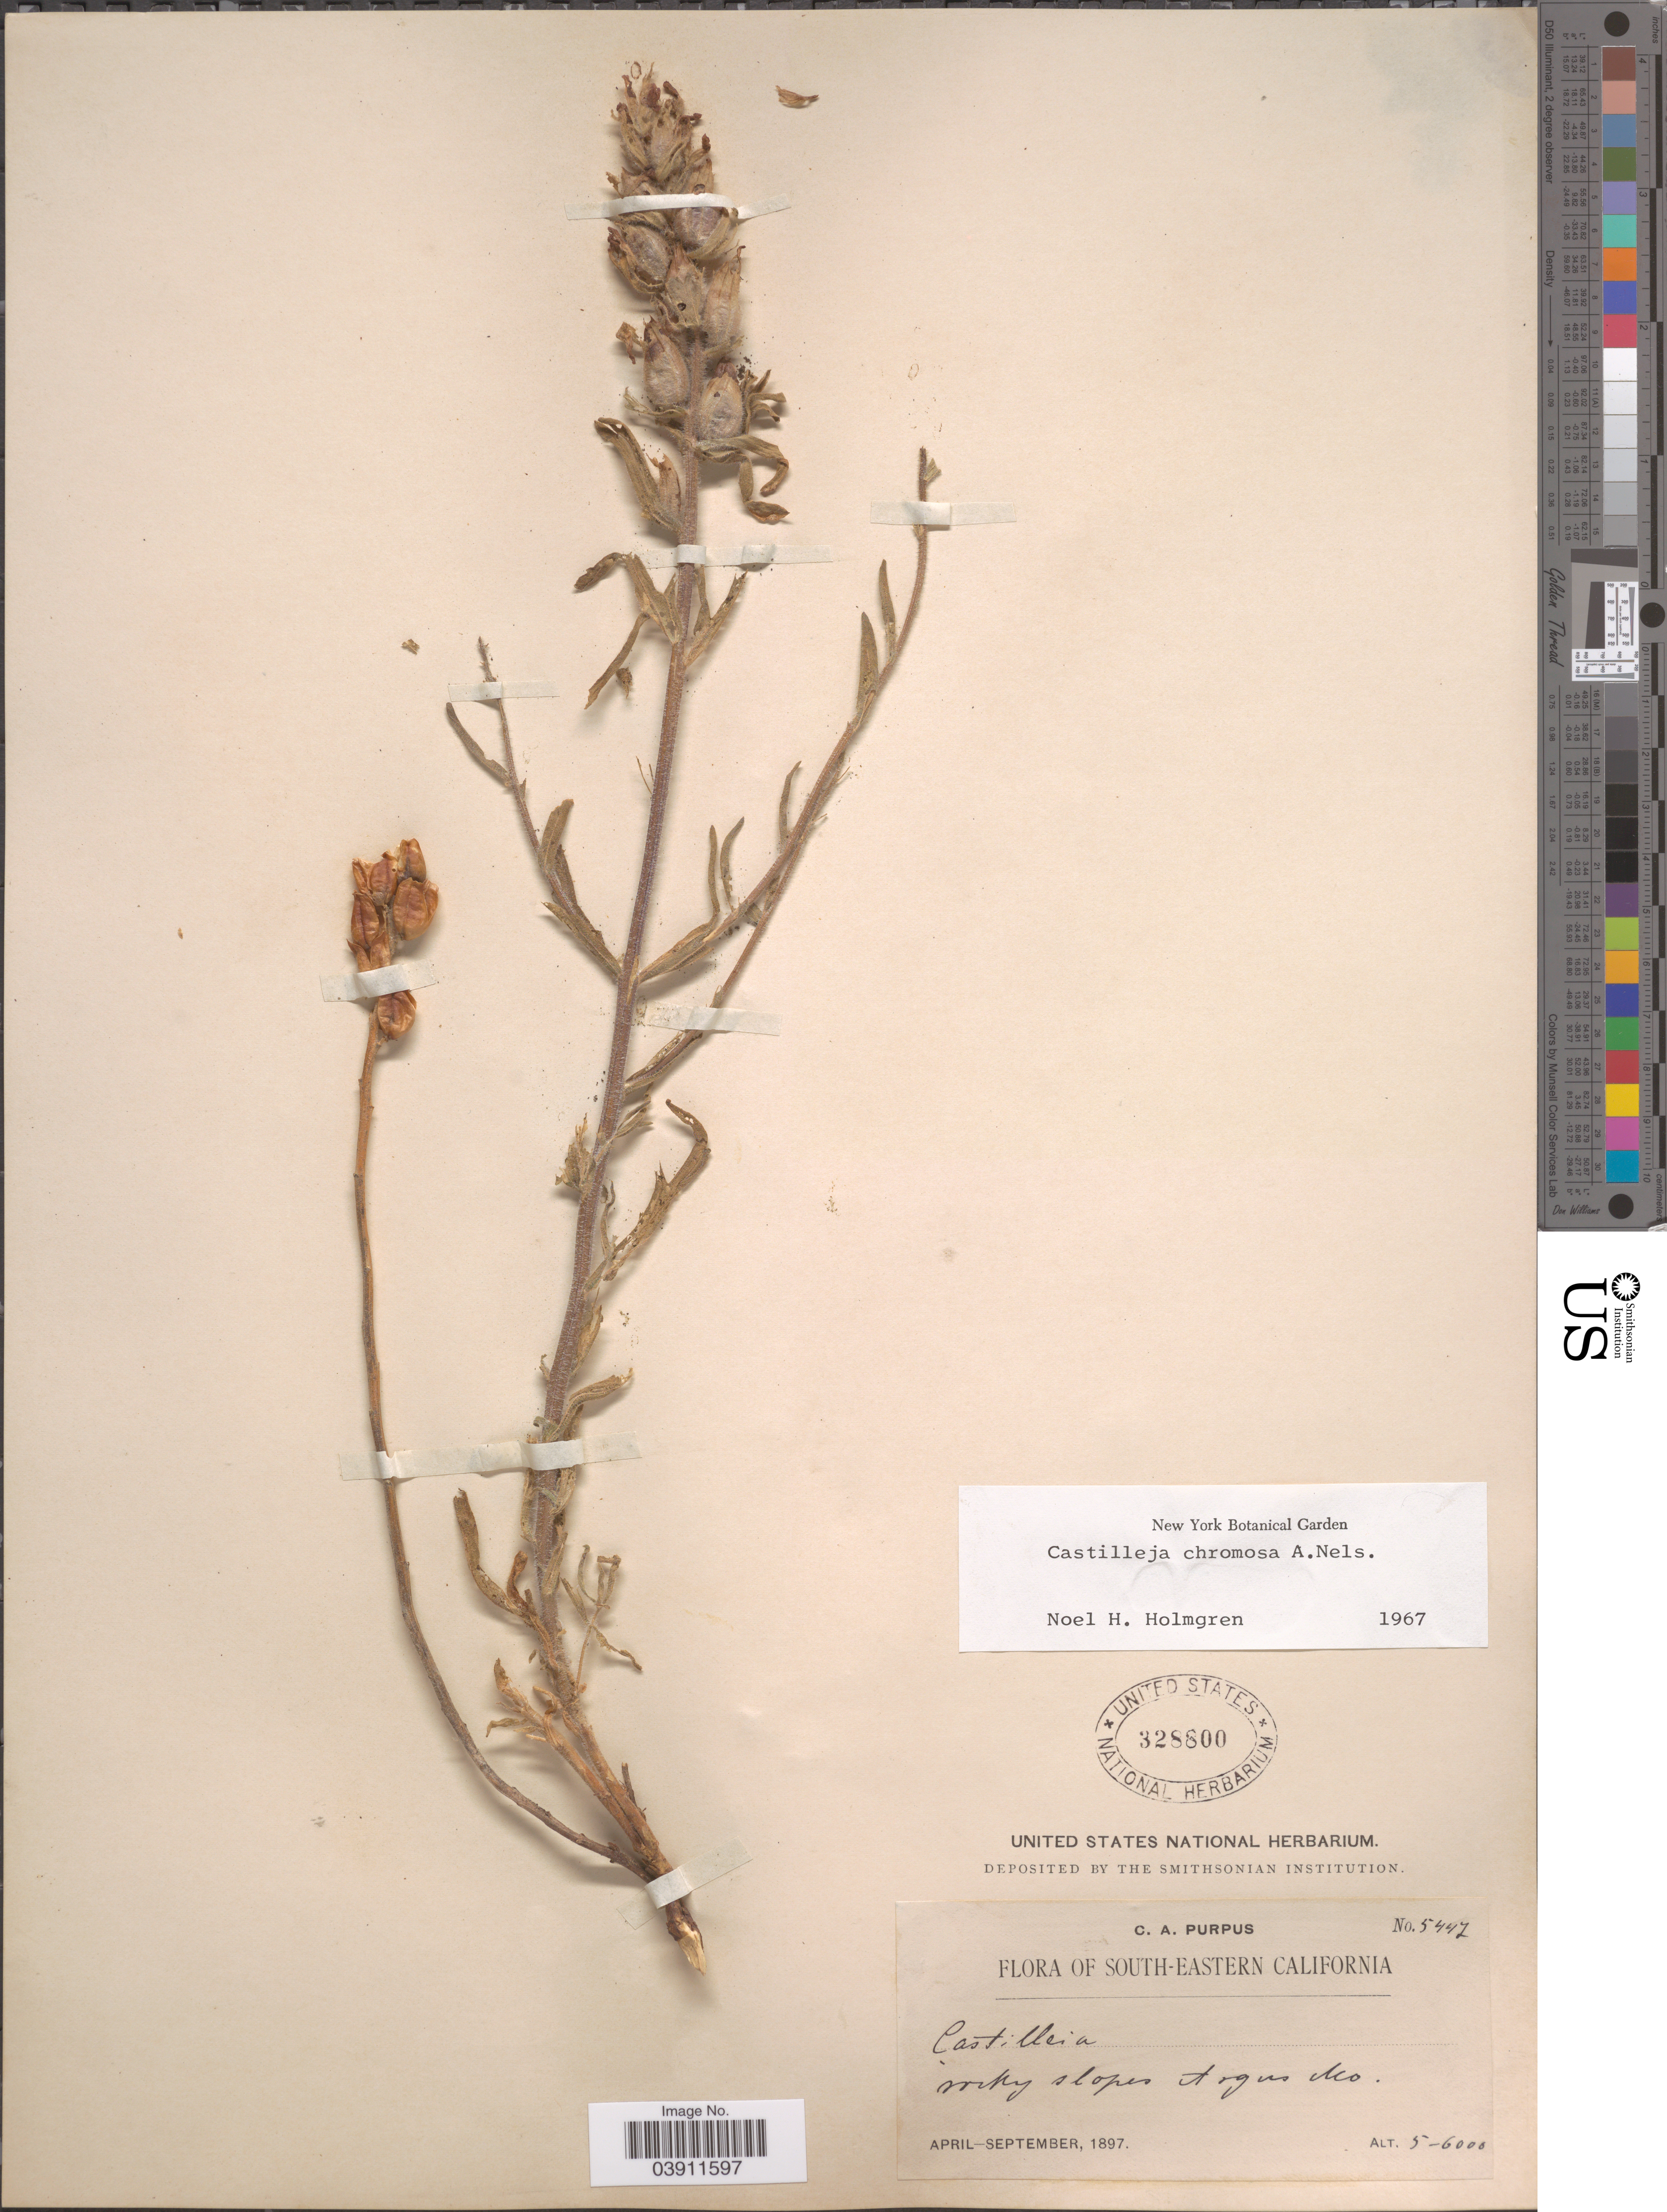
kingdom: Plantae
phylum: Tracheophyta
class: Magnoliopsida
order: Lamiales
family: Orobanchaceae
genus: Castilleja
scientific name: Castilleja chromosa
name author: A. Nelson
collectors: C. A. Purpus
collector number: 5447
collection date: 1897-04/1897-09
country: United States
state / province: California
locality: South-Eastern California. Argus Mo.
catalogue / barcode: US 328800